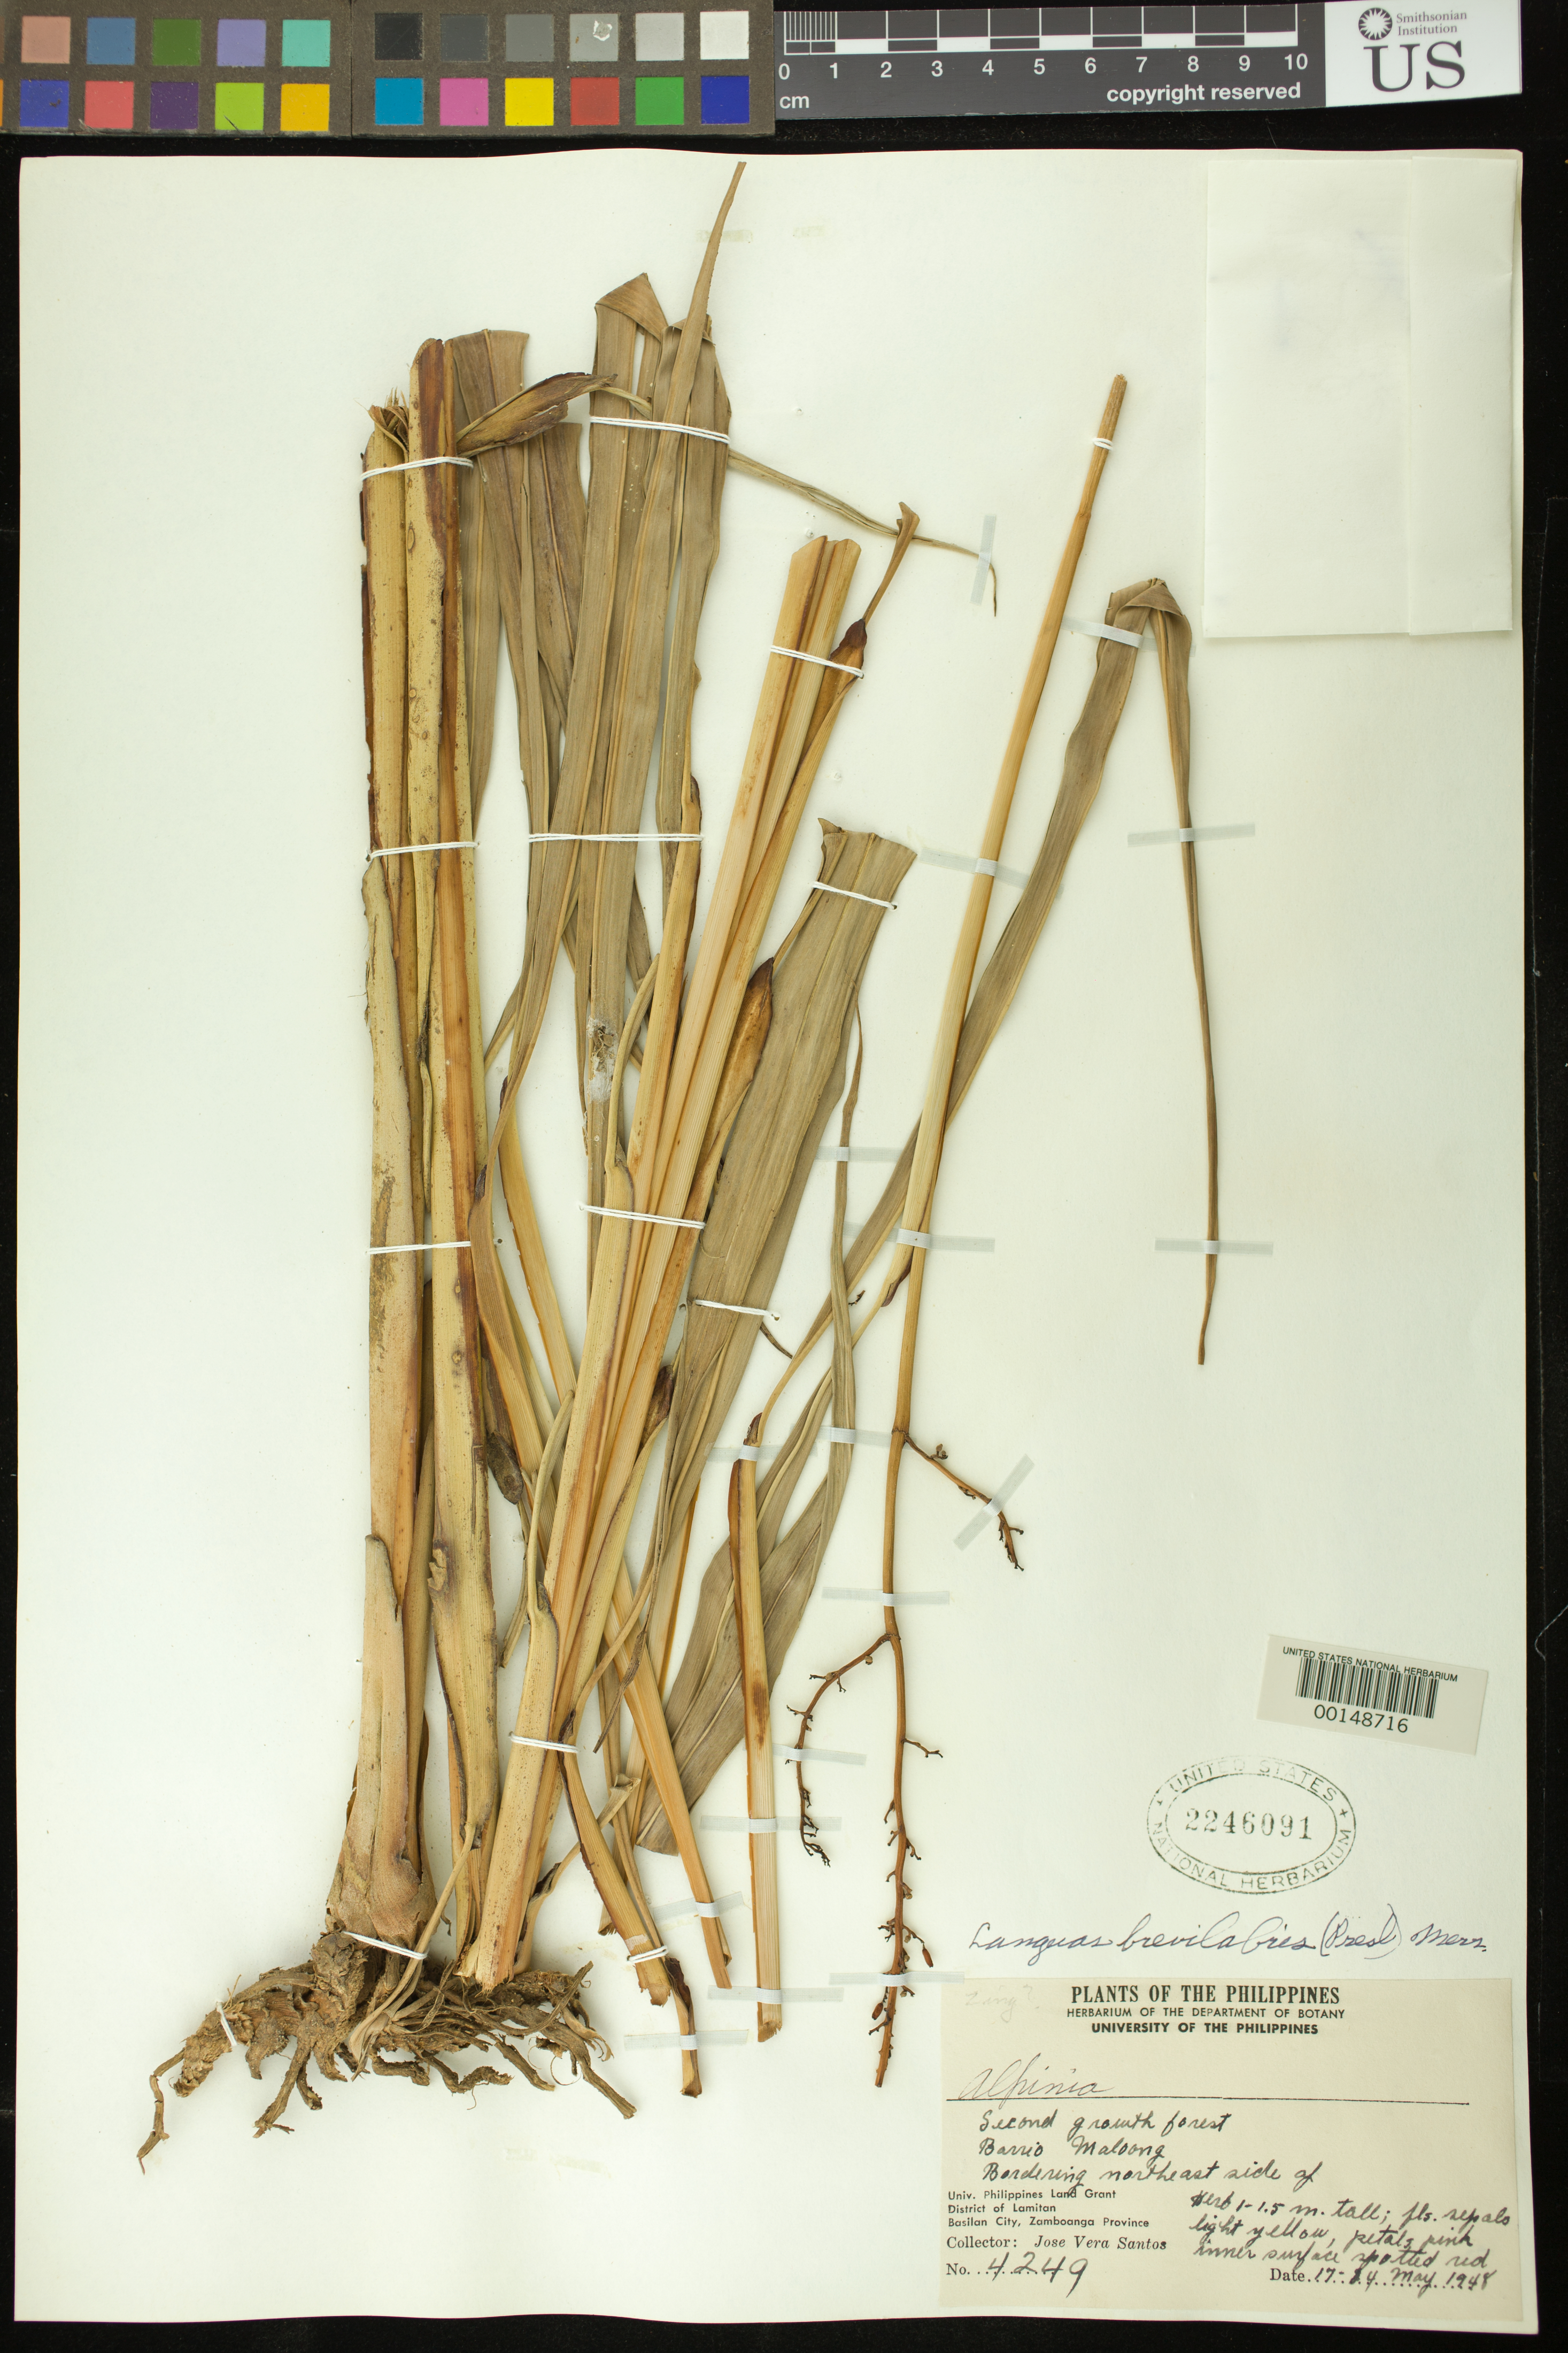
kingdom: Plantae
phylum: Tracheophyta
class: Liliopsida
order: Zingiberales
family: Zingiberaceae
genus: Alpinia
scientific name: Alpinia brevilabris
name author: C. Presl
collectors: J. V. Santos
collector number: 4249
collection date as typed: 17 May 1948 to 24 May 1948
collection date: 1948-05-17/1948-05-24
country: Philippines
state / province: Muslim Mindanao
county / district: Basilan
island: Basilan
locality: Zamboanga province (?), district of lamitan, basilan city, barrio maloong, bordering ne side of univ. philippines land grant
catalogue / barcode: US 2246091